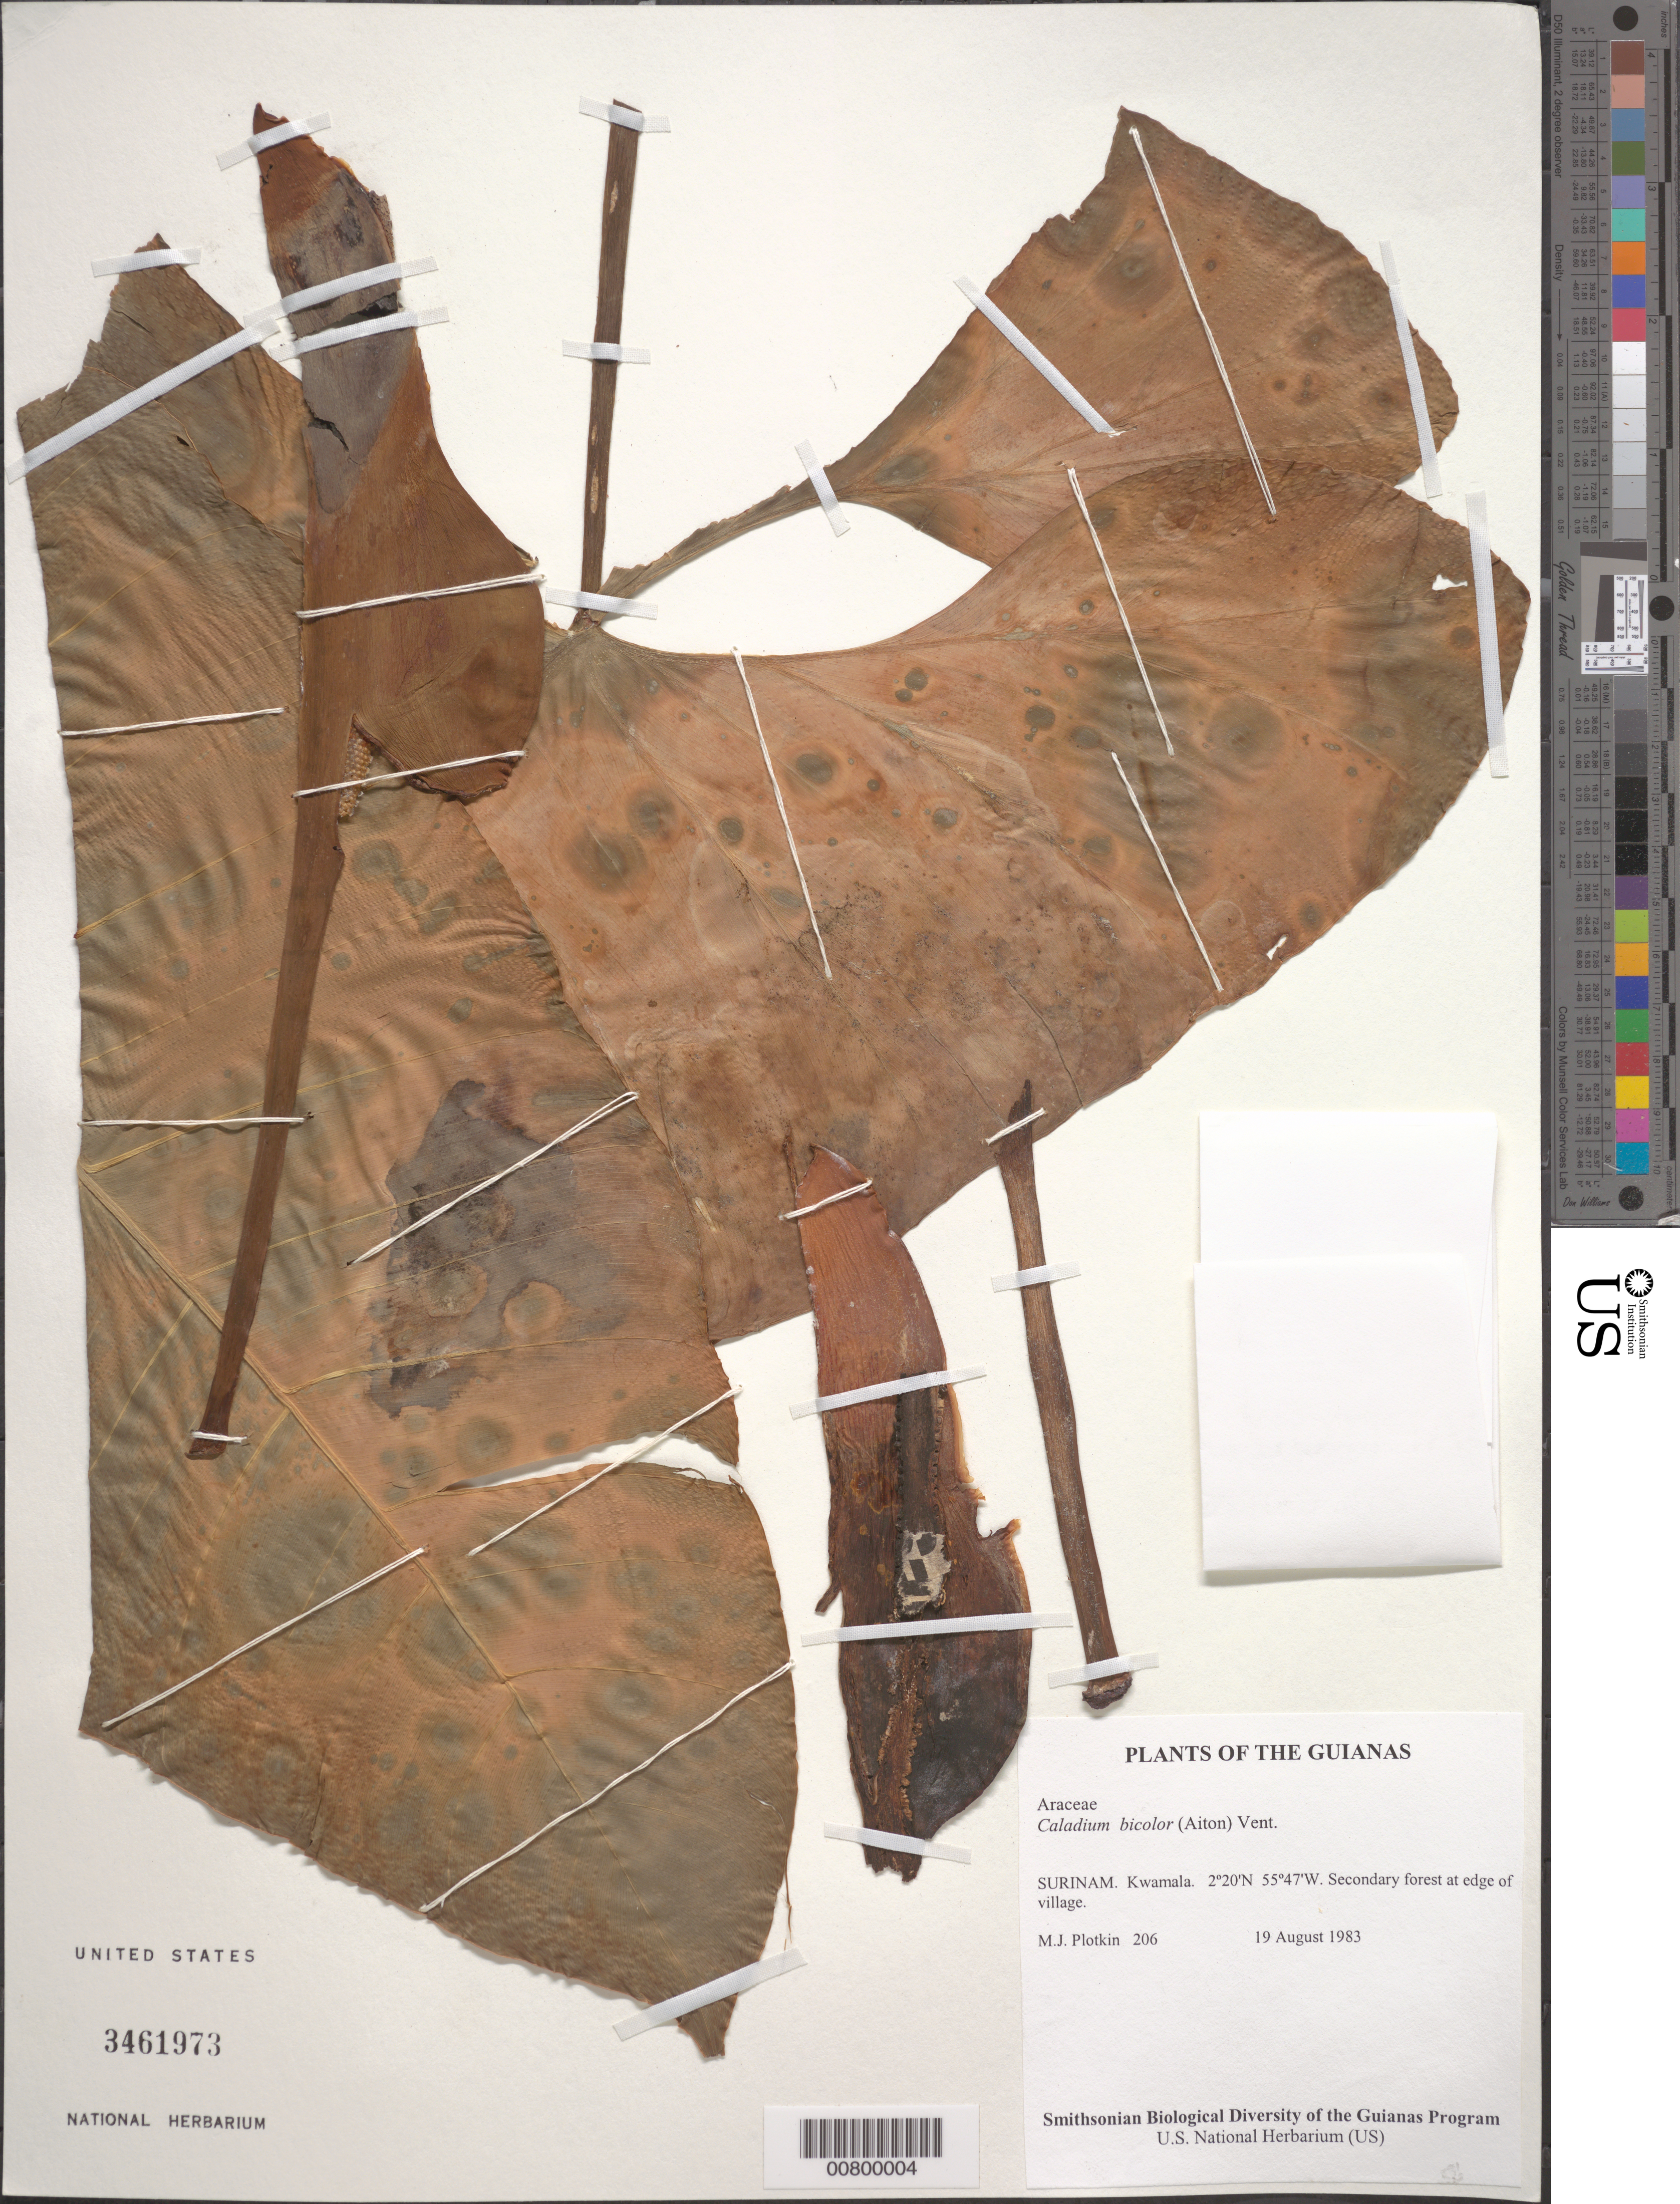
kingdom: Plantae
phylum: Tracheophyta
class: Liliopsida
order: Alismatales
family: Araceae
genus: Caladium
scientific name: Caladium bicolor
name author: (Aiton) Vent.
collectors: M. Plotkin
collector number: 206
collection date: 1983-08-19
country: Suriname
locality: The Guianas. Kwamala. At edge of village.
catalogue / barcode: US 3461973